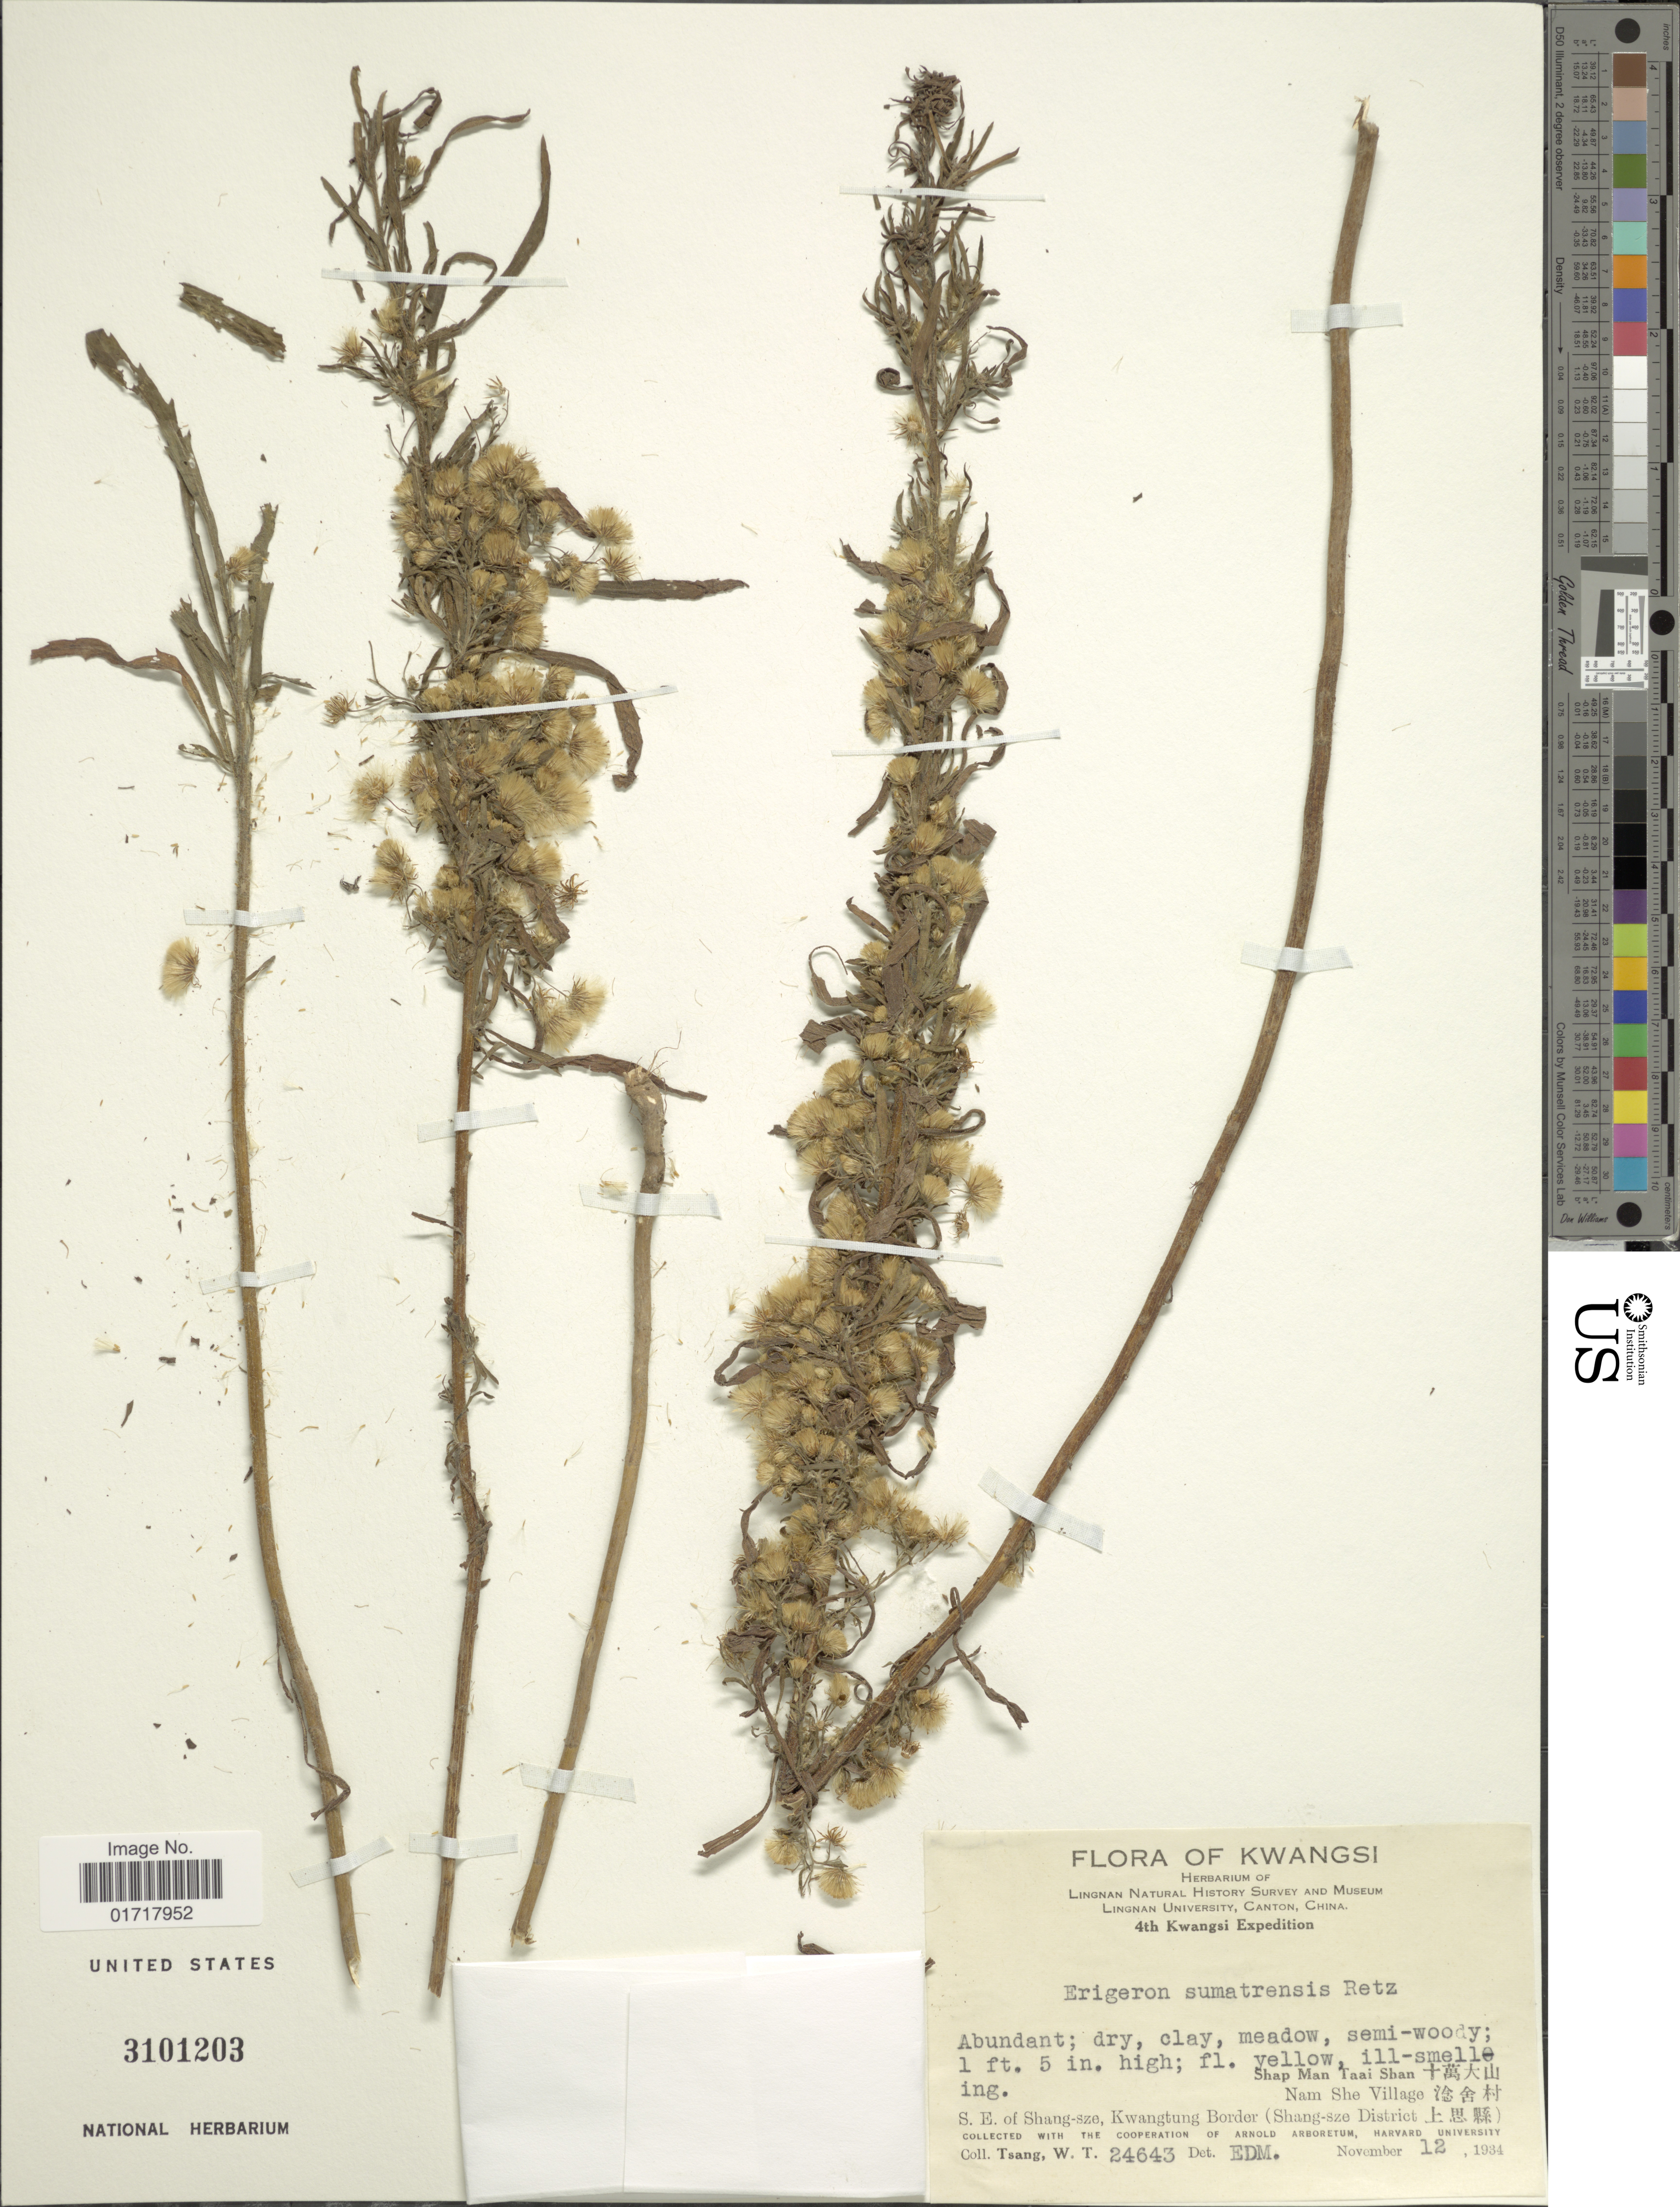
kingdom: Plantae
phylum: Tracheophyta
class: Magnoliopsida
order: Asterales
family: Asteraceae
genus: Conyza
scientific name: Conyza sumatrensis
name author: (Retz.) E. Walker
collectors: W. T. Tsang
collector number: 24643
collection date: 1934-11-12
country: China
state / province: Guangxi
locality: Kwangsi, Shap Man Taai Shan X, Nam She Village X. S.E. of Shang-sze, Kwangtung Border (Shang-sze District X).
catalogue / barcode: US 3101203